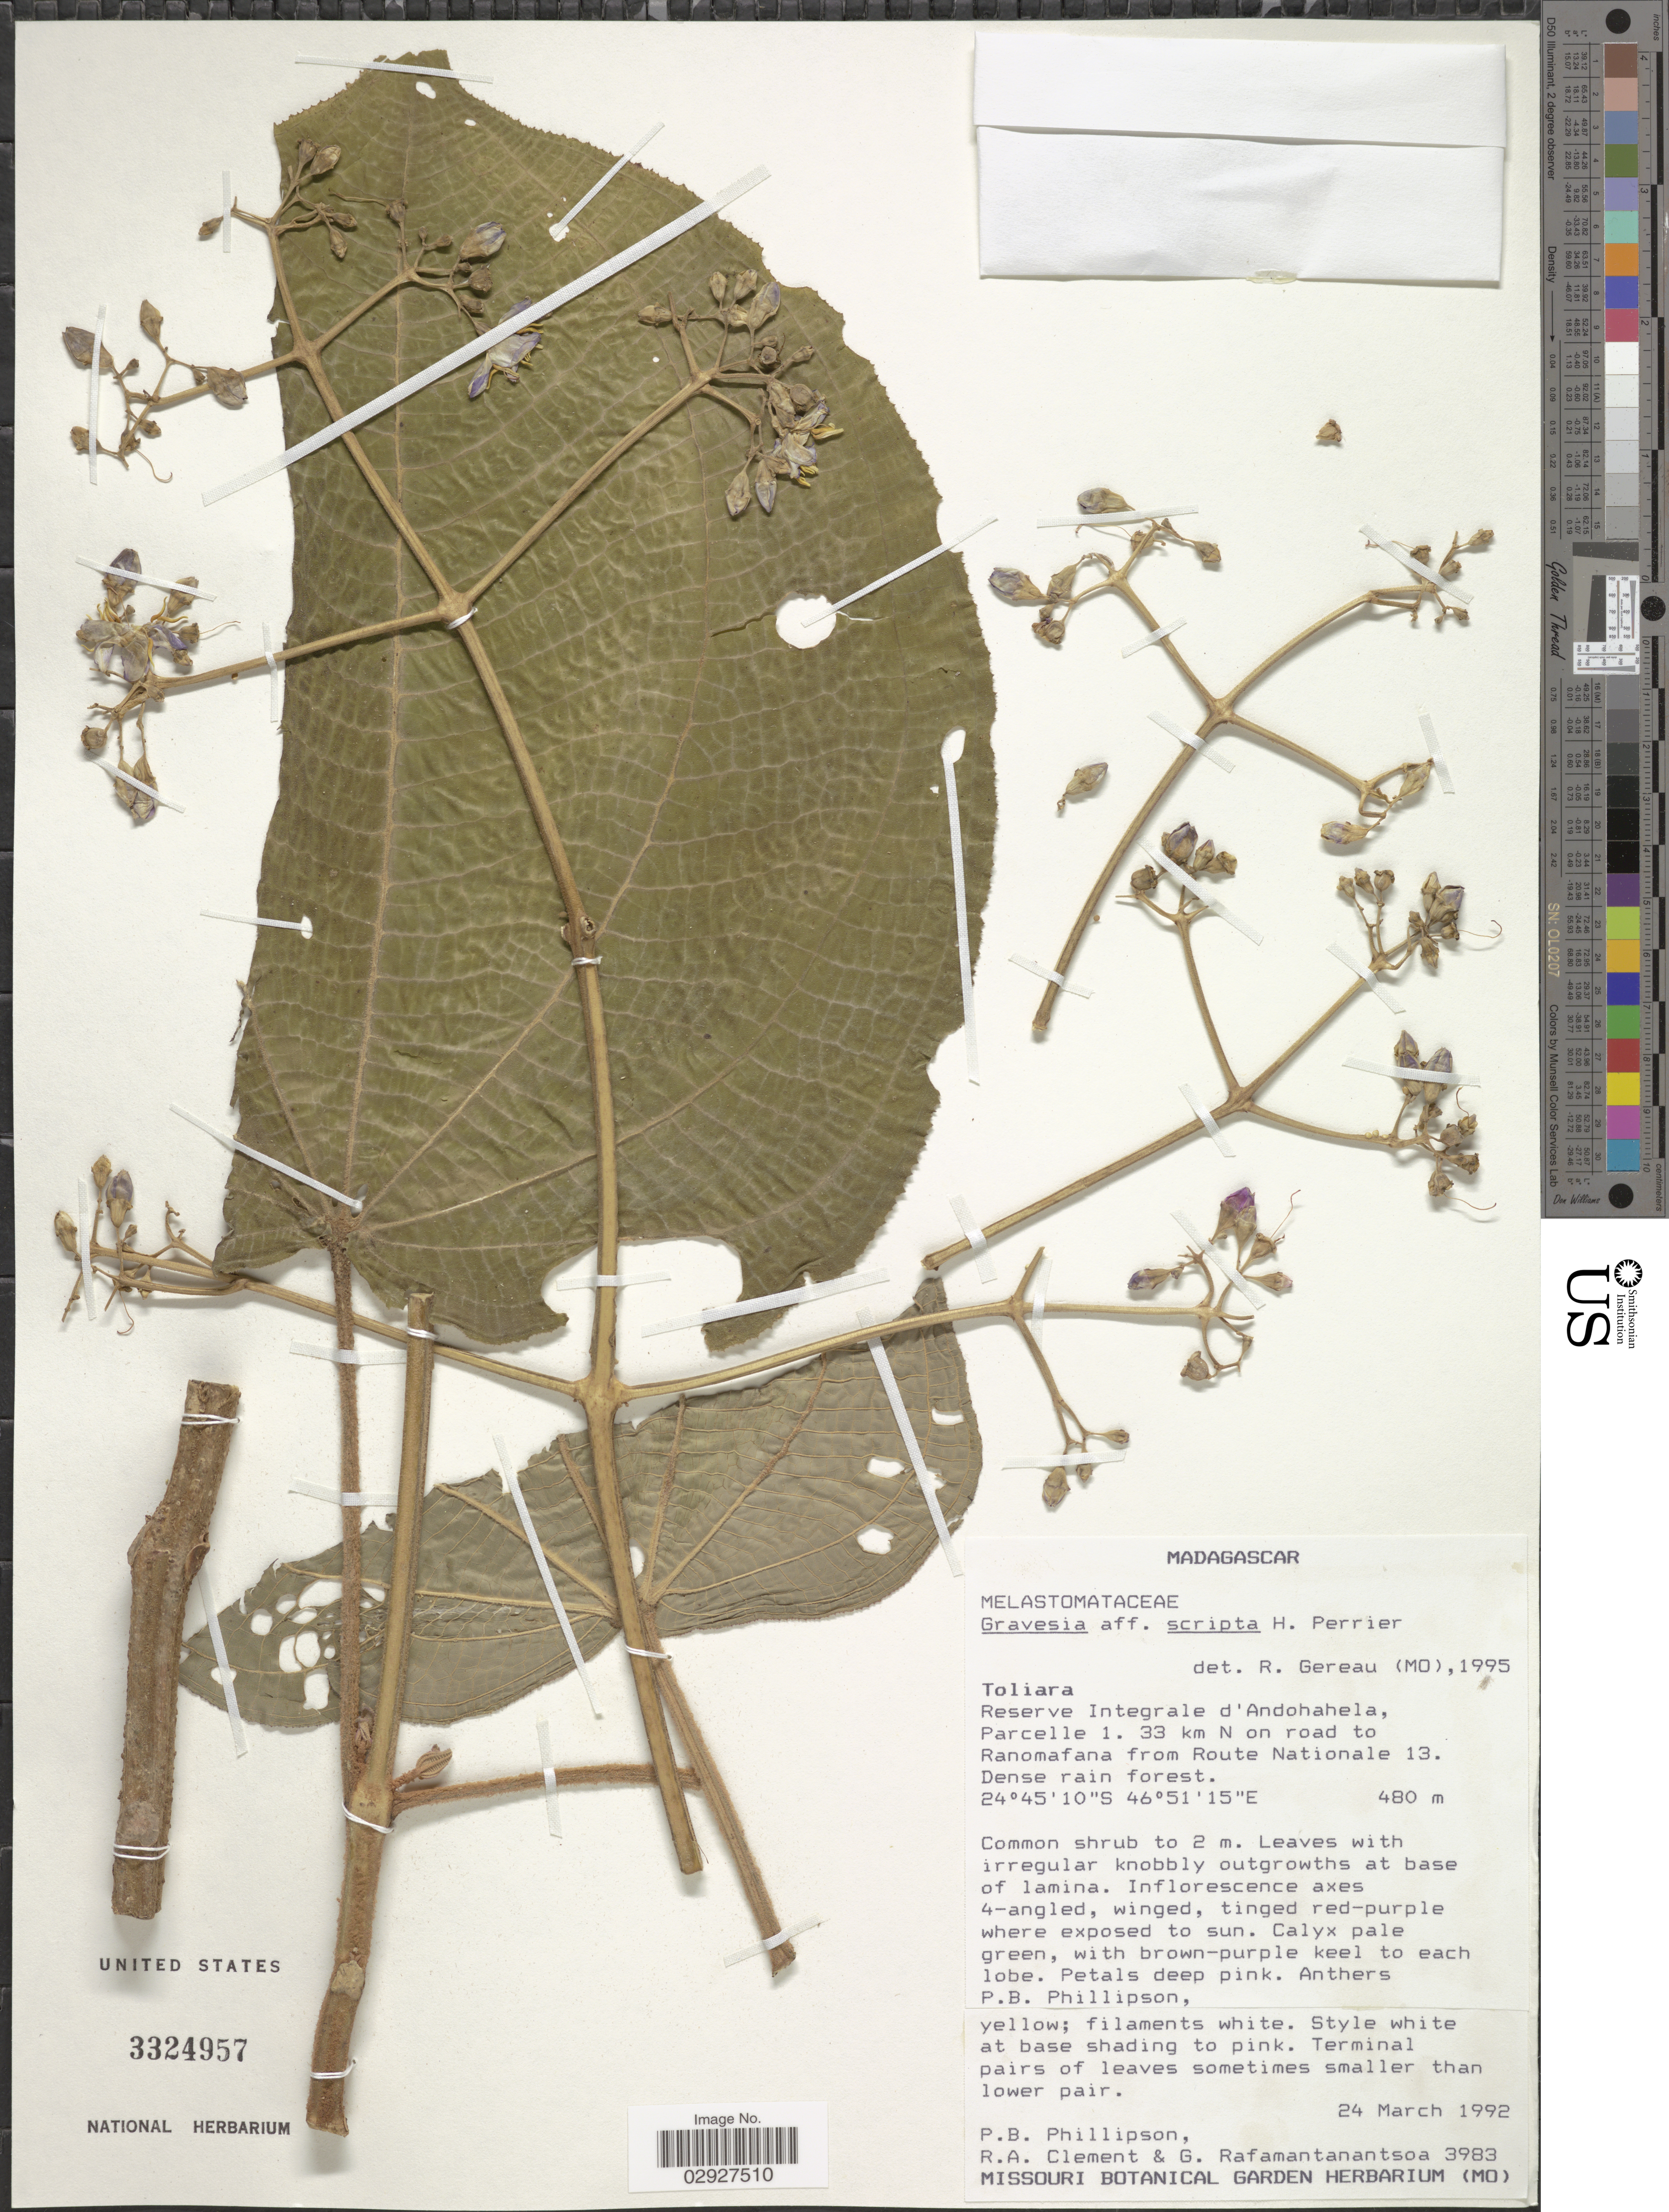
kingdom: Plantae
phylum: Tracheophyta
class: Magnoliopsida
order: Myrtales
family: Melastomataceae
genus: Gravesia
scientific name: Gravesia scripta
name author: H. Perrier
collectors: P. B. Phillipson, R. A.Clement & G. Rafamantanantsoa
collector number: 3983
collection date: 1992-03-24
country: Madagascar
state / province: Anosy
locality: Reserve Integrale d' Andohahela, Parcelle 1. 33 km N on road to Ranomafana from Route Nationale 13.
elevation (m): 480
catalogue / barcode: US 3324957